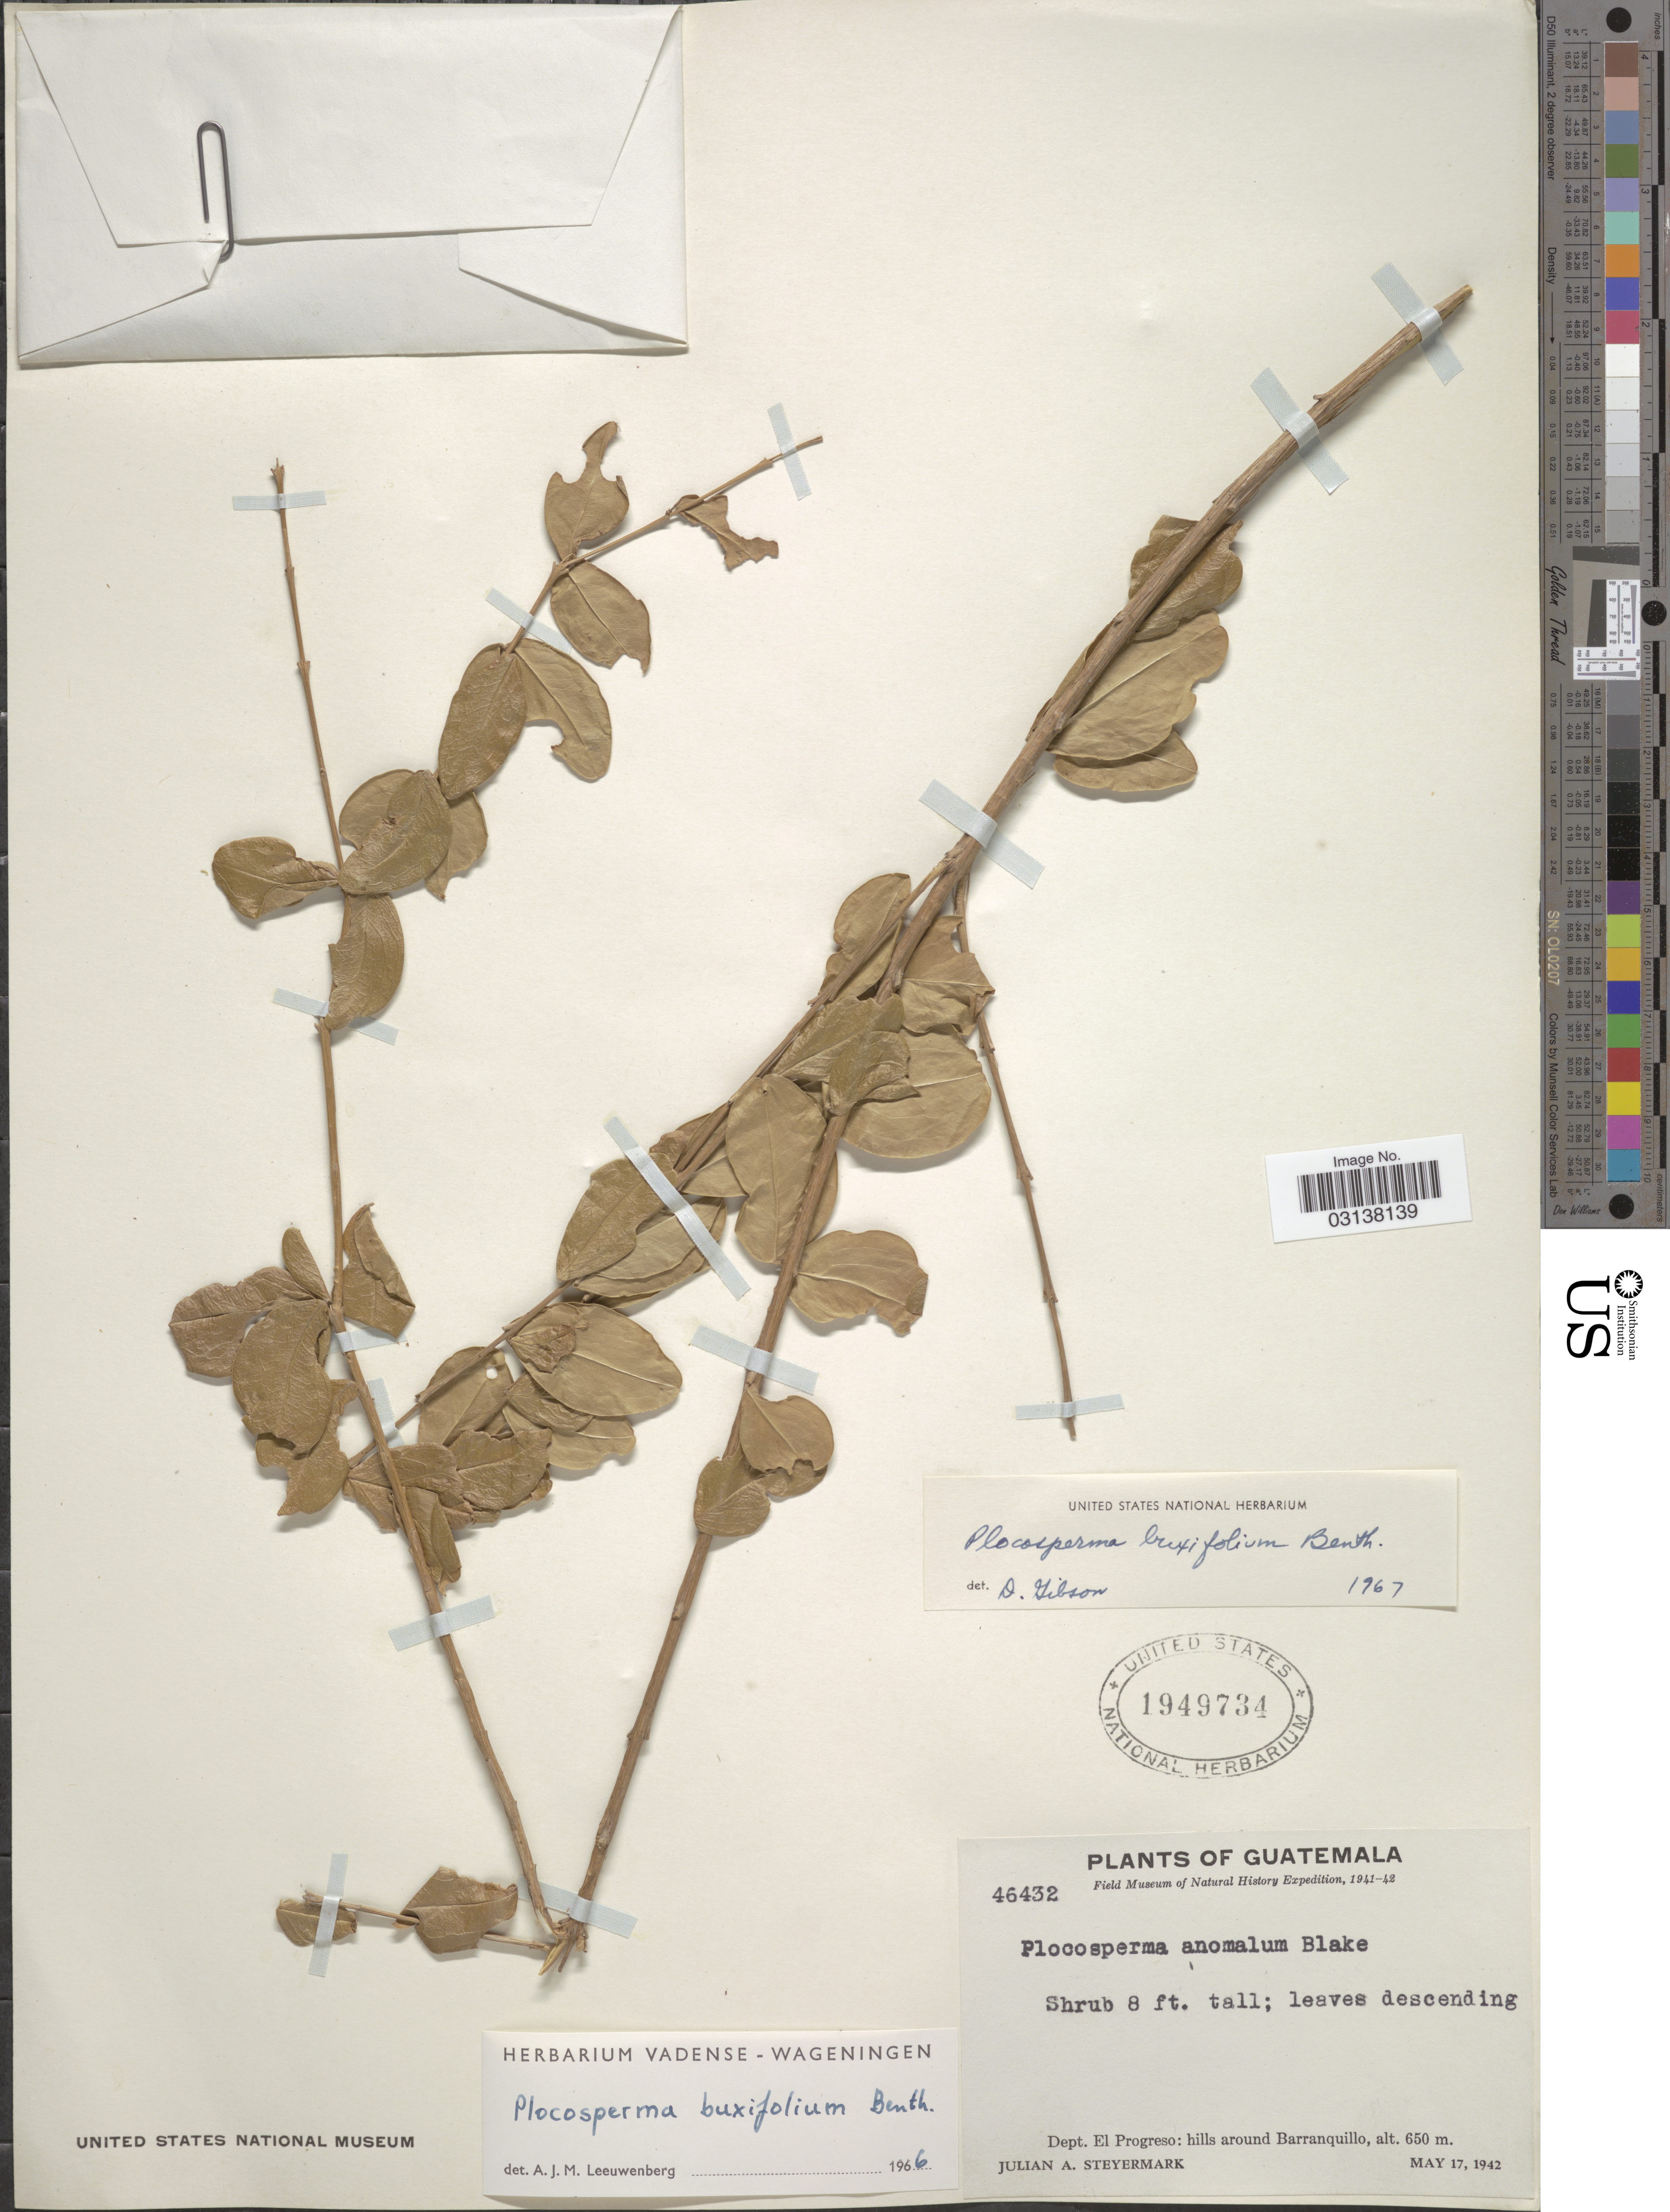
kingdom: Plantae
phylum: Tracheophyta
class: Magnoliopsida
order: Lamiales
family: Plocospermataceae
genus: Plocosperma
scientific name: Plocosperma buxifolium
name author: Benth. in Hook.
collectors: J. Steyermark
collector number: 46432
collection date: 1942-05-17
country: Guatemala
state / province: El Progreso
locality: Dept. El Progreso: hills around Barranquillo.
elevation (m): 650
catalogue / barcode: US 1949734